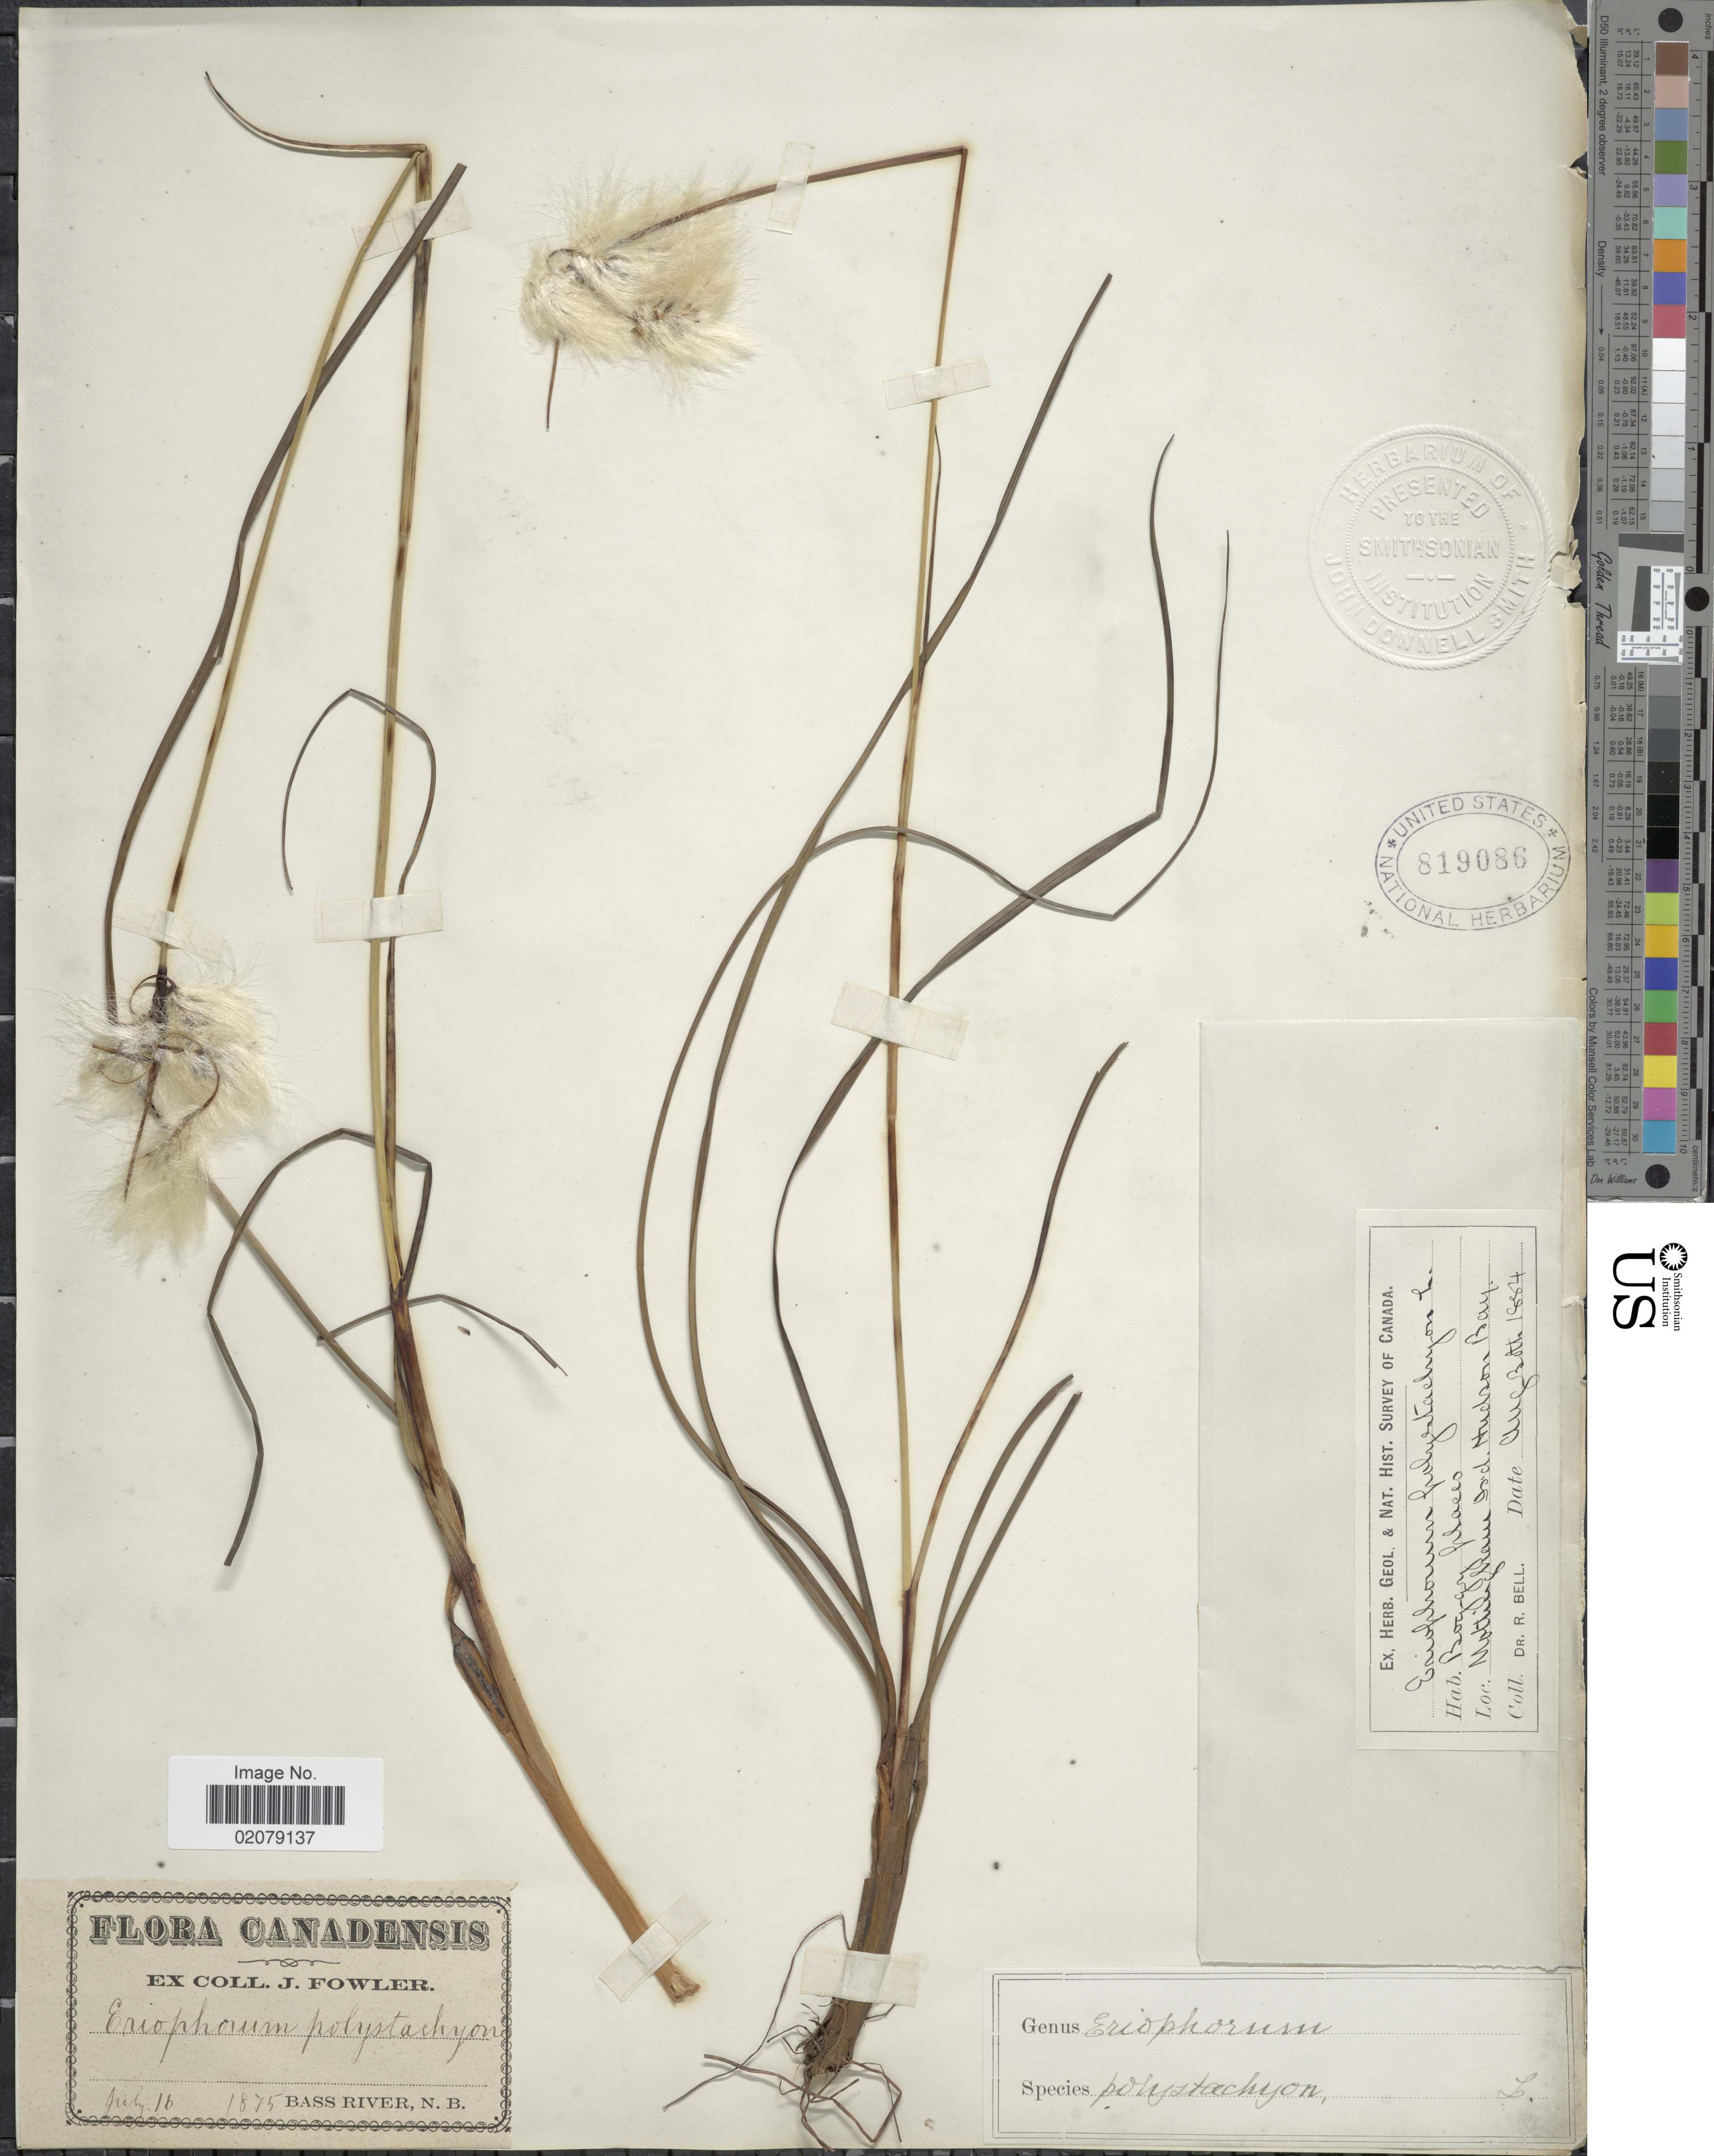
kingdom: Plantae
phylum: Tracheophyta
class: Liliopsida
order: Poales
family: Cyperaceae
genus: Eriophorum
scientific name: Eriophorum viridicarinatum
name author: (Englem.) Fernald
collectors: ex herb. J. Fowler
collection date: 1875-07-16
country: Canada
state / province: New Brunswick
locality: Bass River, N.B.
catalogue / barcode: US 819086